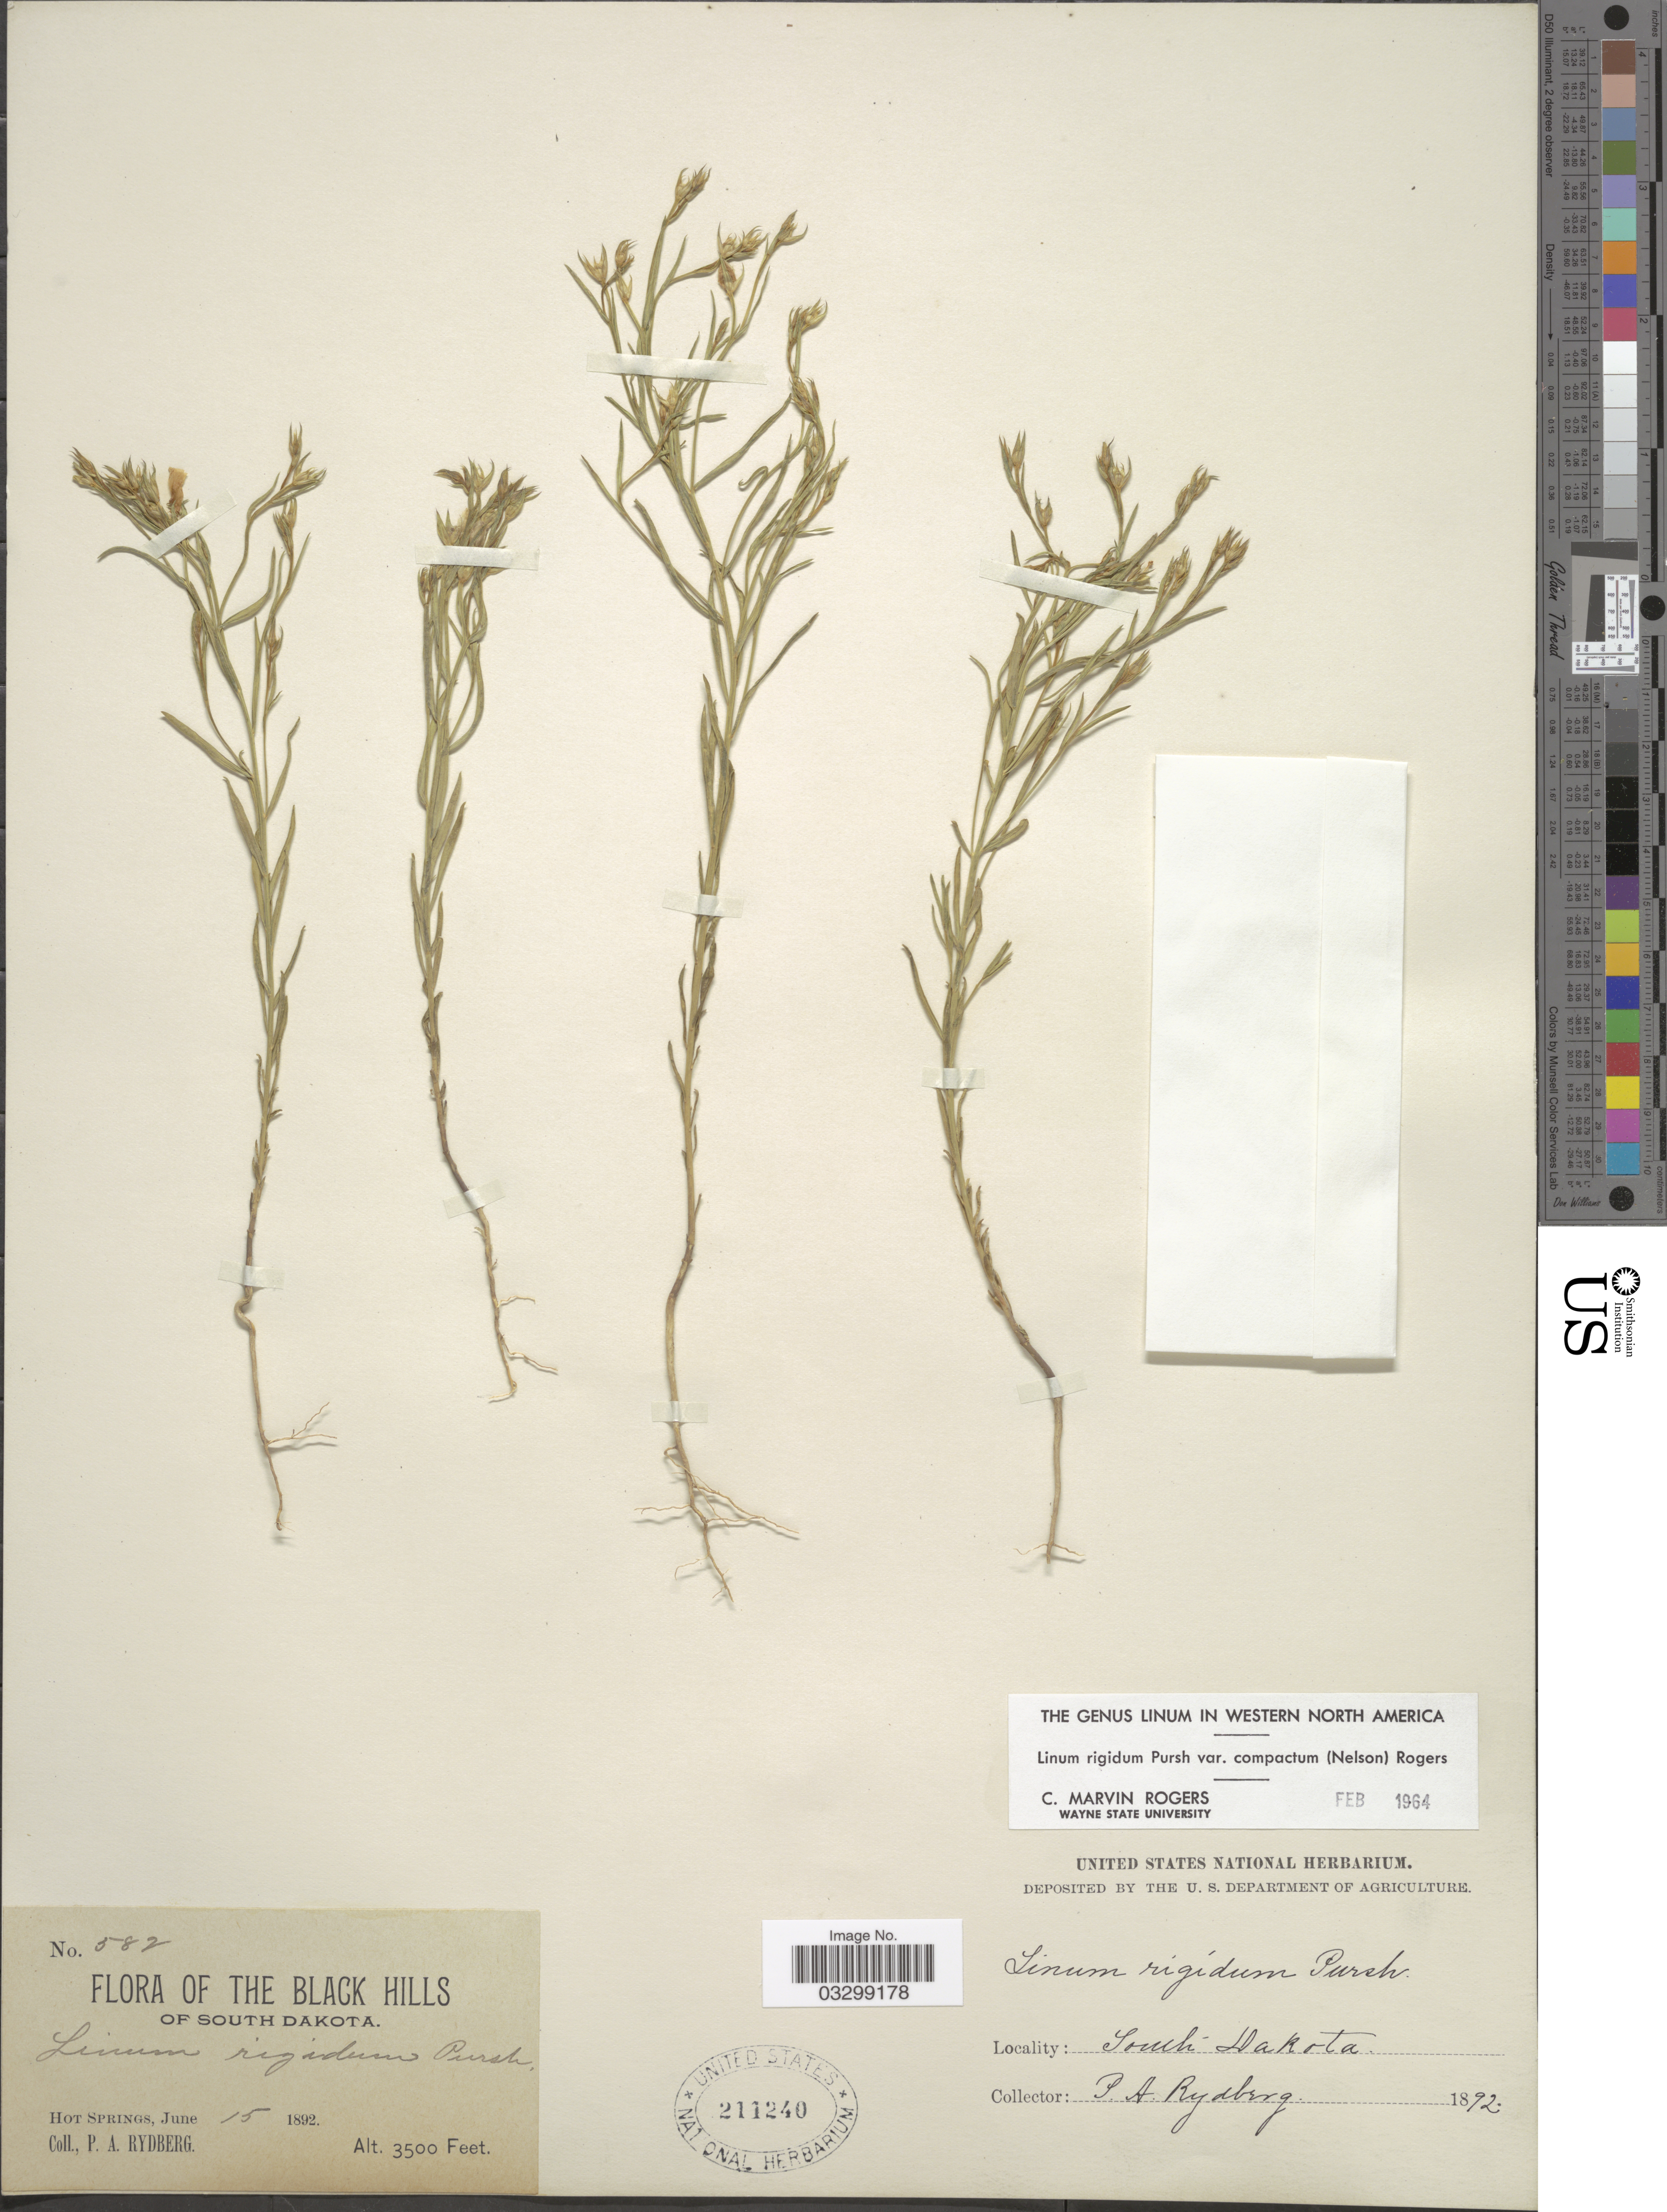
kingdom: Plantae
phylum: Tracheophyta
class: Magnoliopsida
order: Malpighiales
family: Linaceae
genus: Linum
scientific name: Linum rigidum var. compactum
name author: (A. Nelson) C.M. Rogers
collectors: P. A. Rydberg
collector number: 582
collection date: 1892-06-15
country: United States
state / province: South Dakota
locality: The Black Hills of South Dakota. Hot Springs.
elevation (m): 1067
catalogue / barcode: US 211240